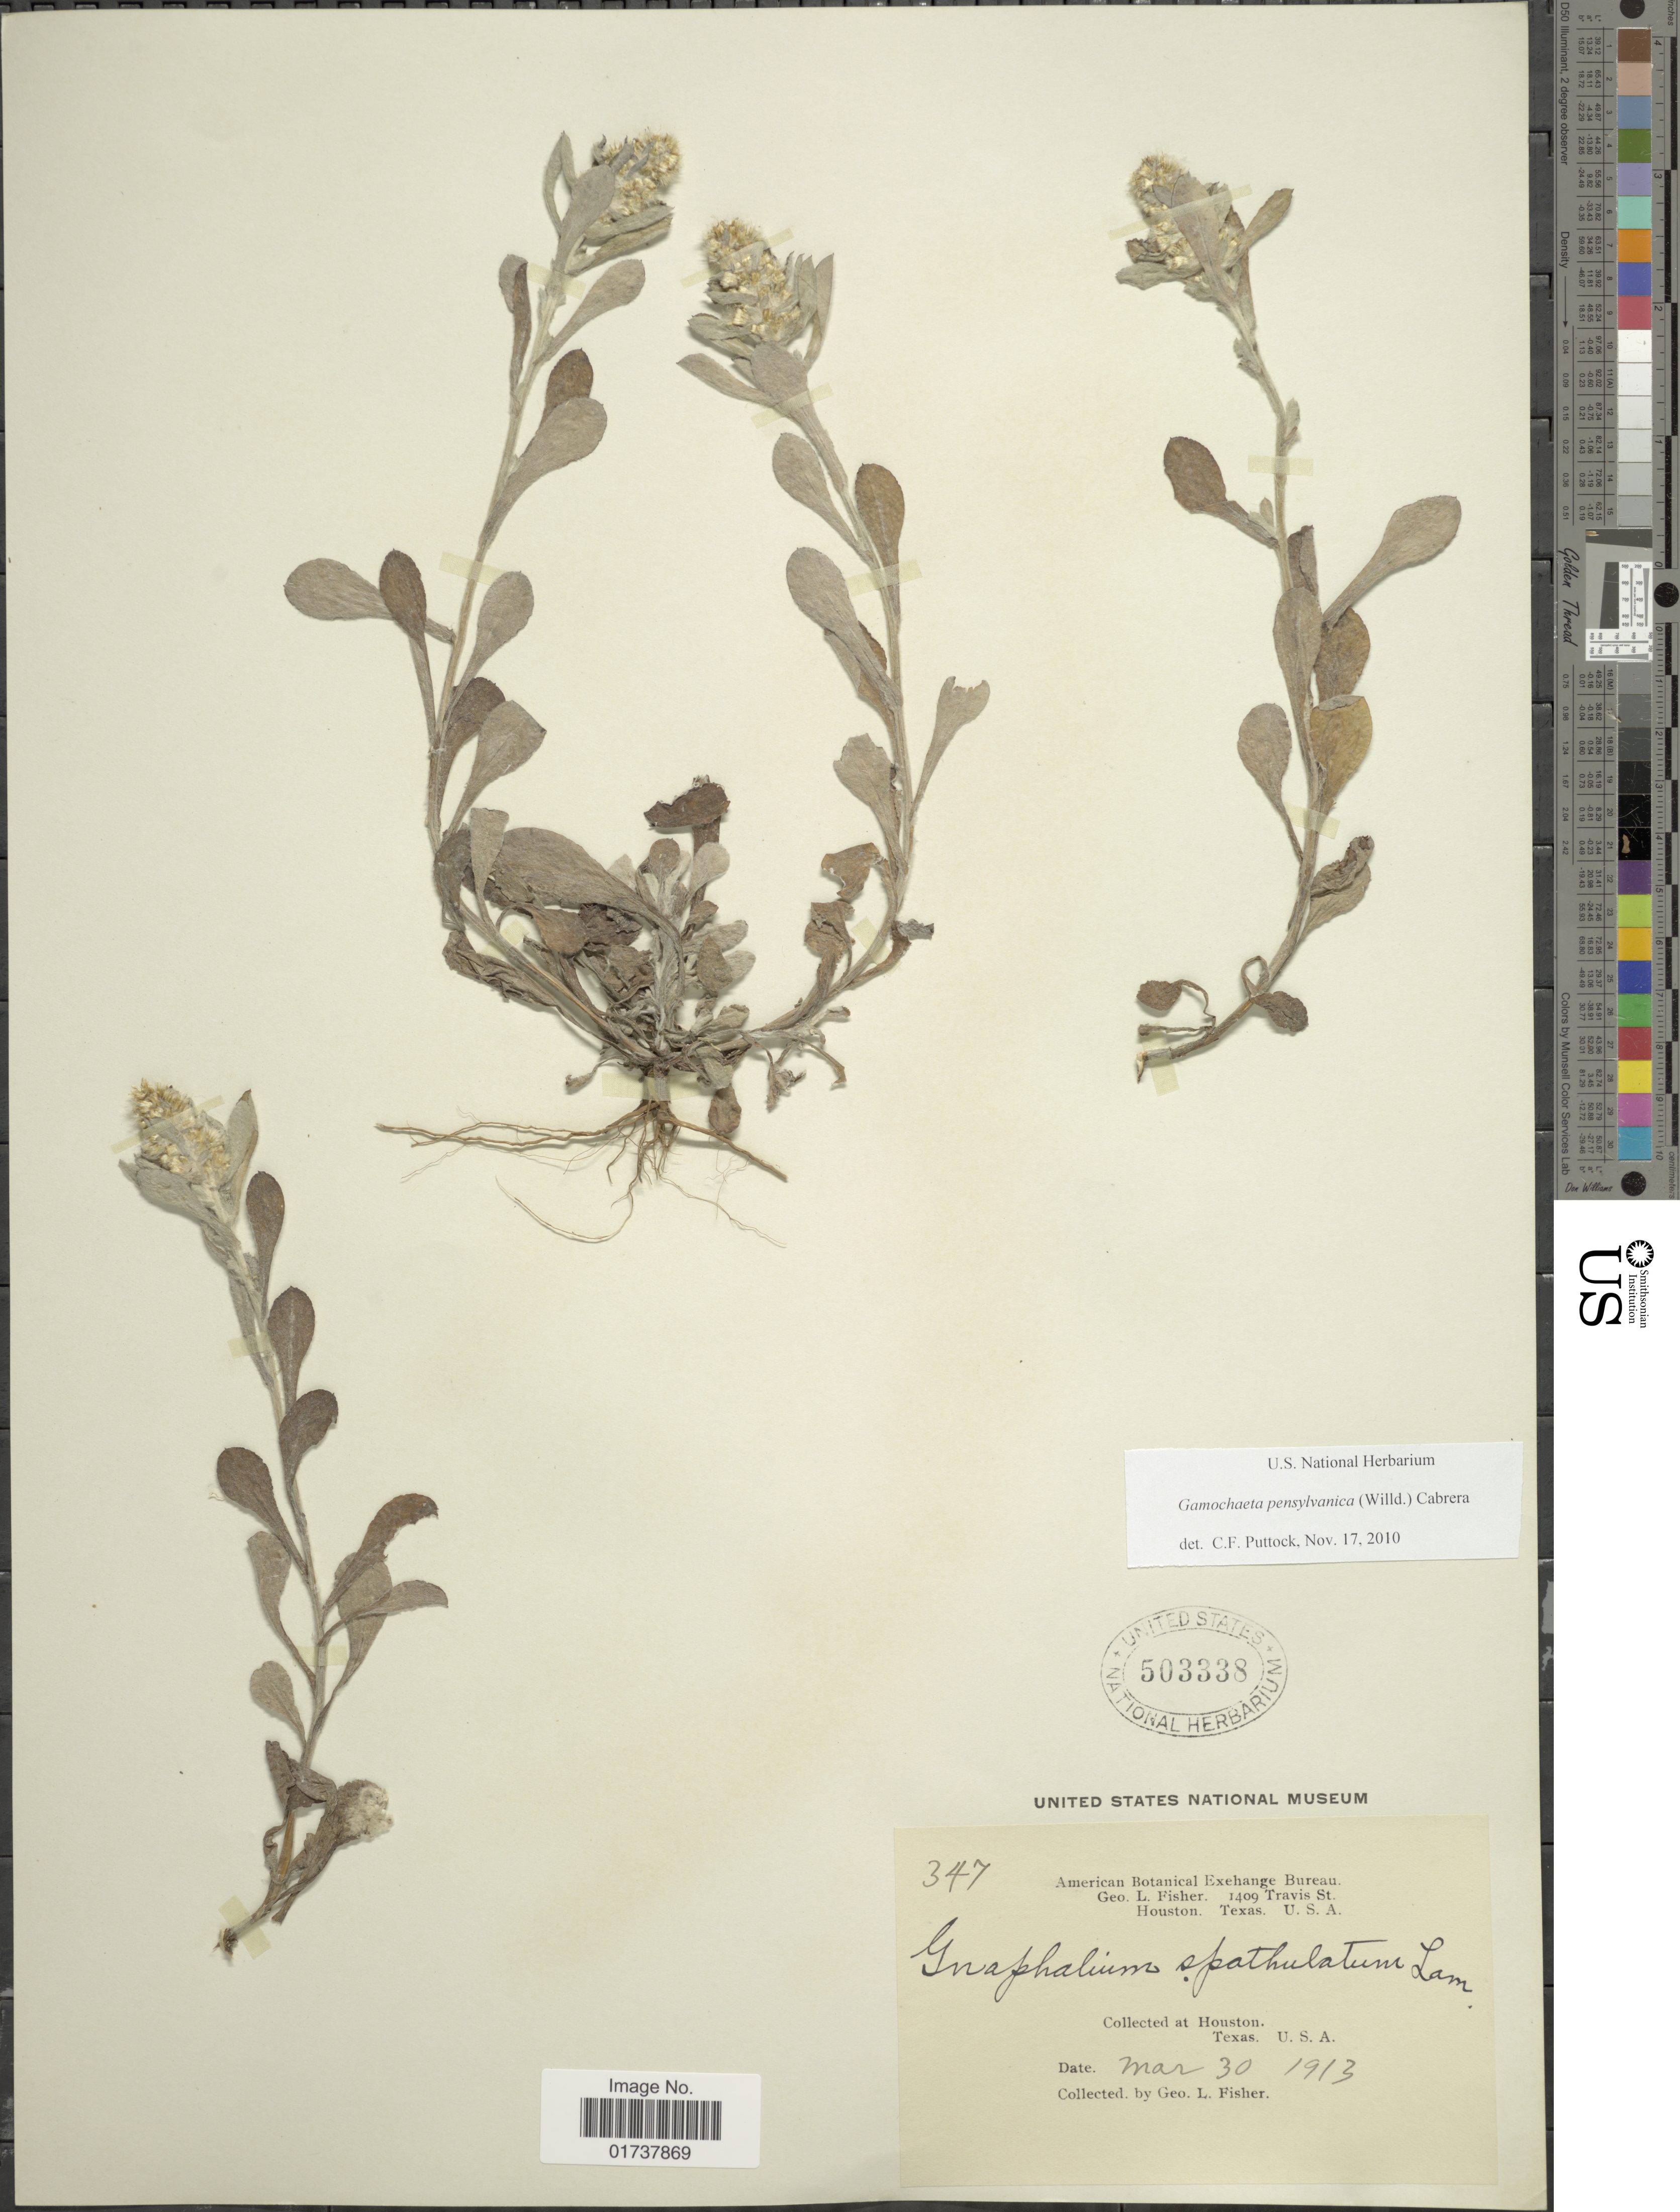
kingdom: Plantae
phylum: Tracheophyta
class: Magnoliopsida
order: Asterales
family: Asteraceae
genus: Gamochaeta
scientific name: Gamochaeta pensylvanica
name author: (Willd.) Cabrera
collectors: G. L. Fisher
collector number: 347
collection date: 1913-03-30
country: United States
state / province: Texas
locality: Houston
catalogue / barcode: US 503338